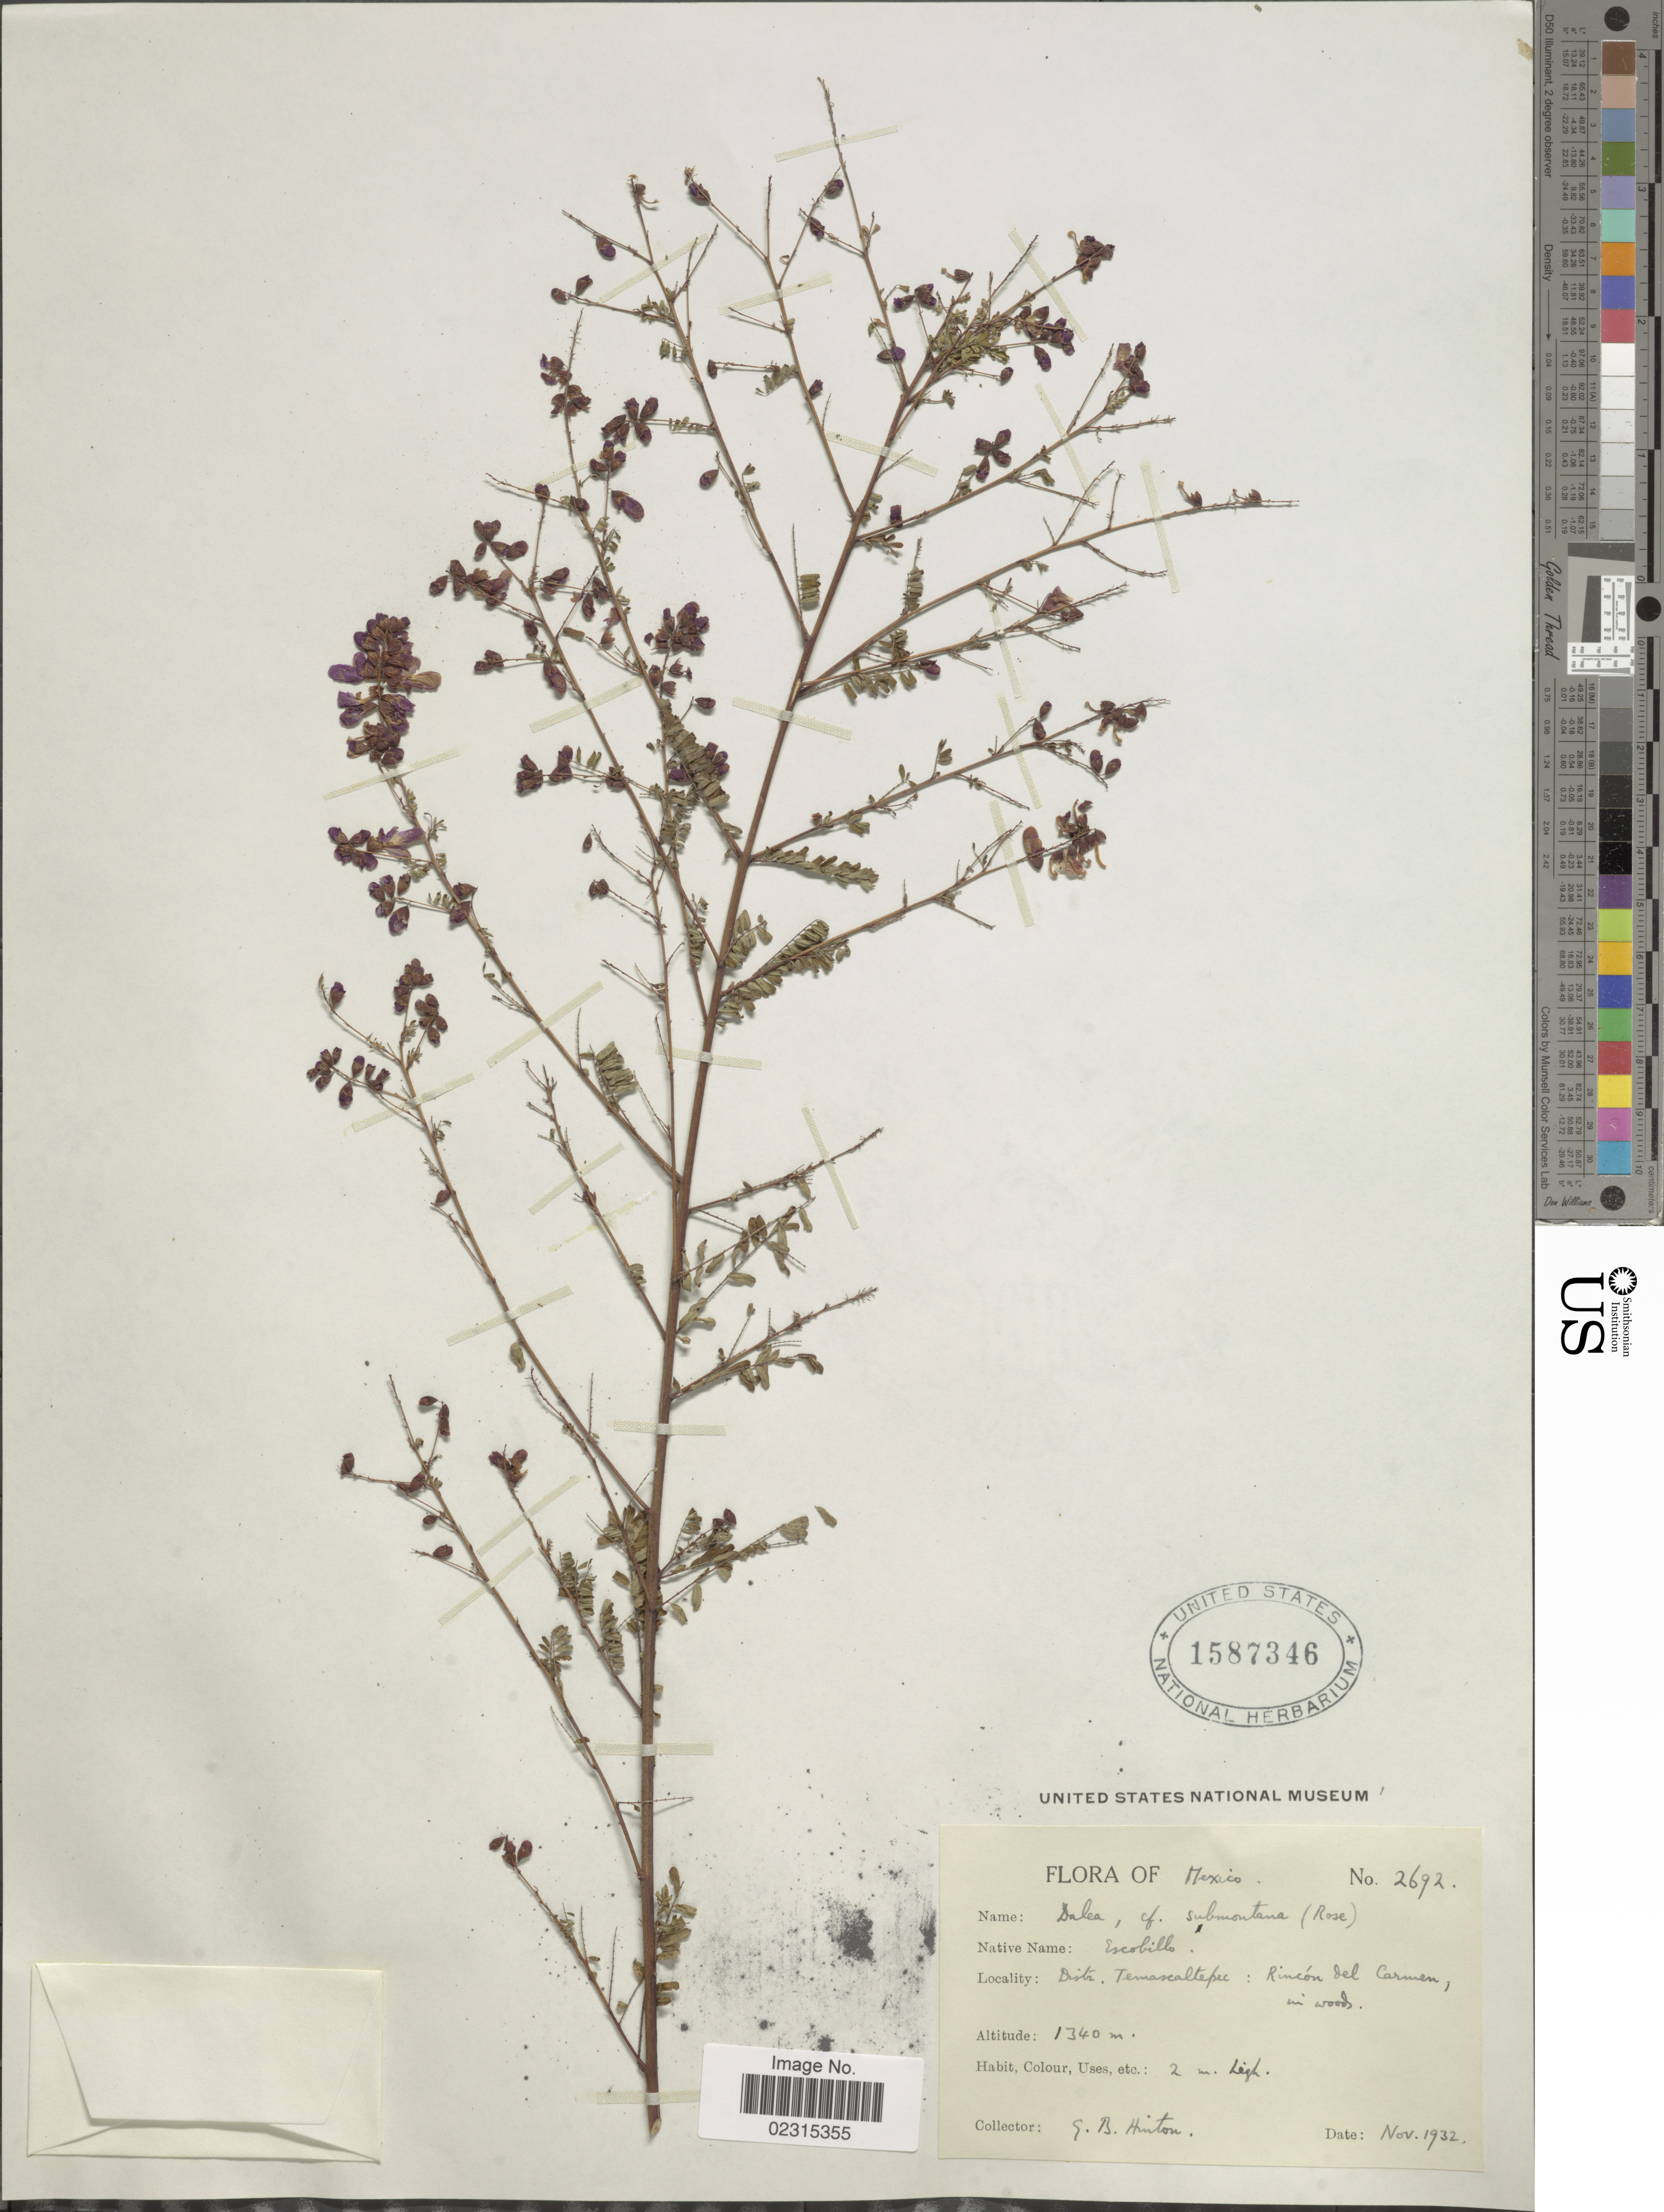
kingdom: Plantae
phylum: Tracheophyta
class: Magnoliopsida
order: Fabales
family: Fabaceae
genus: Marina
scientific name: Marina nutans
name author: (Cav.) Barneby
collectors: G. B. Hinton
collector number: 2692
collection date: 1932-11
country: Mexico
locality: Distr. Te,mascaltepec: Rincon del Carmen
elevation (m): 1340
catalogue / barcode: US 1587346